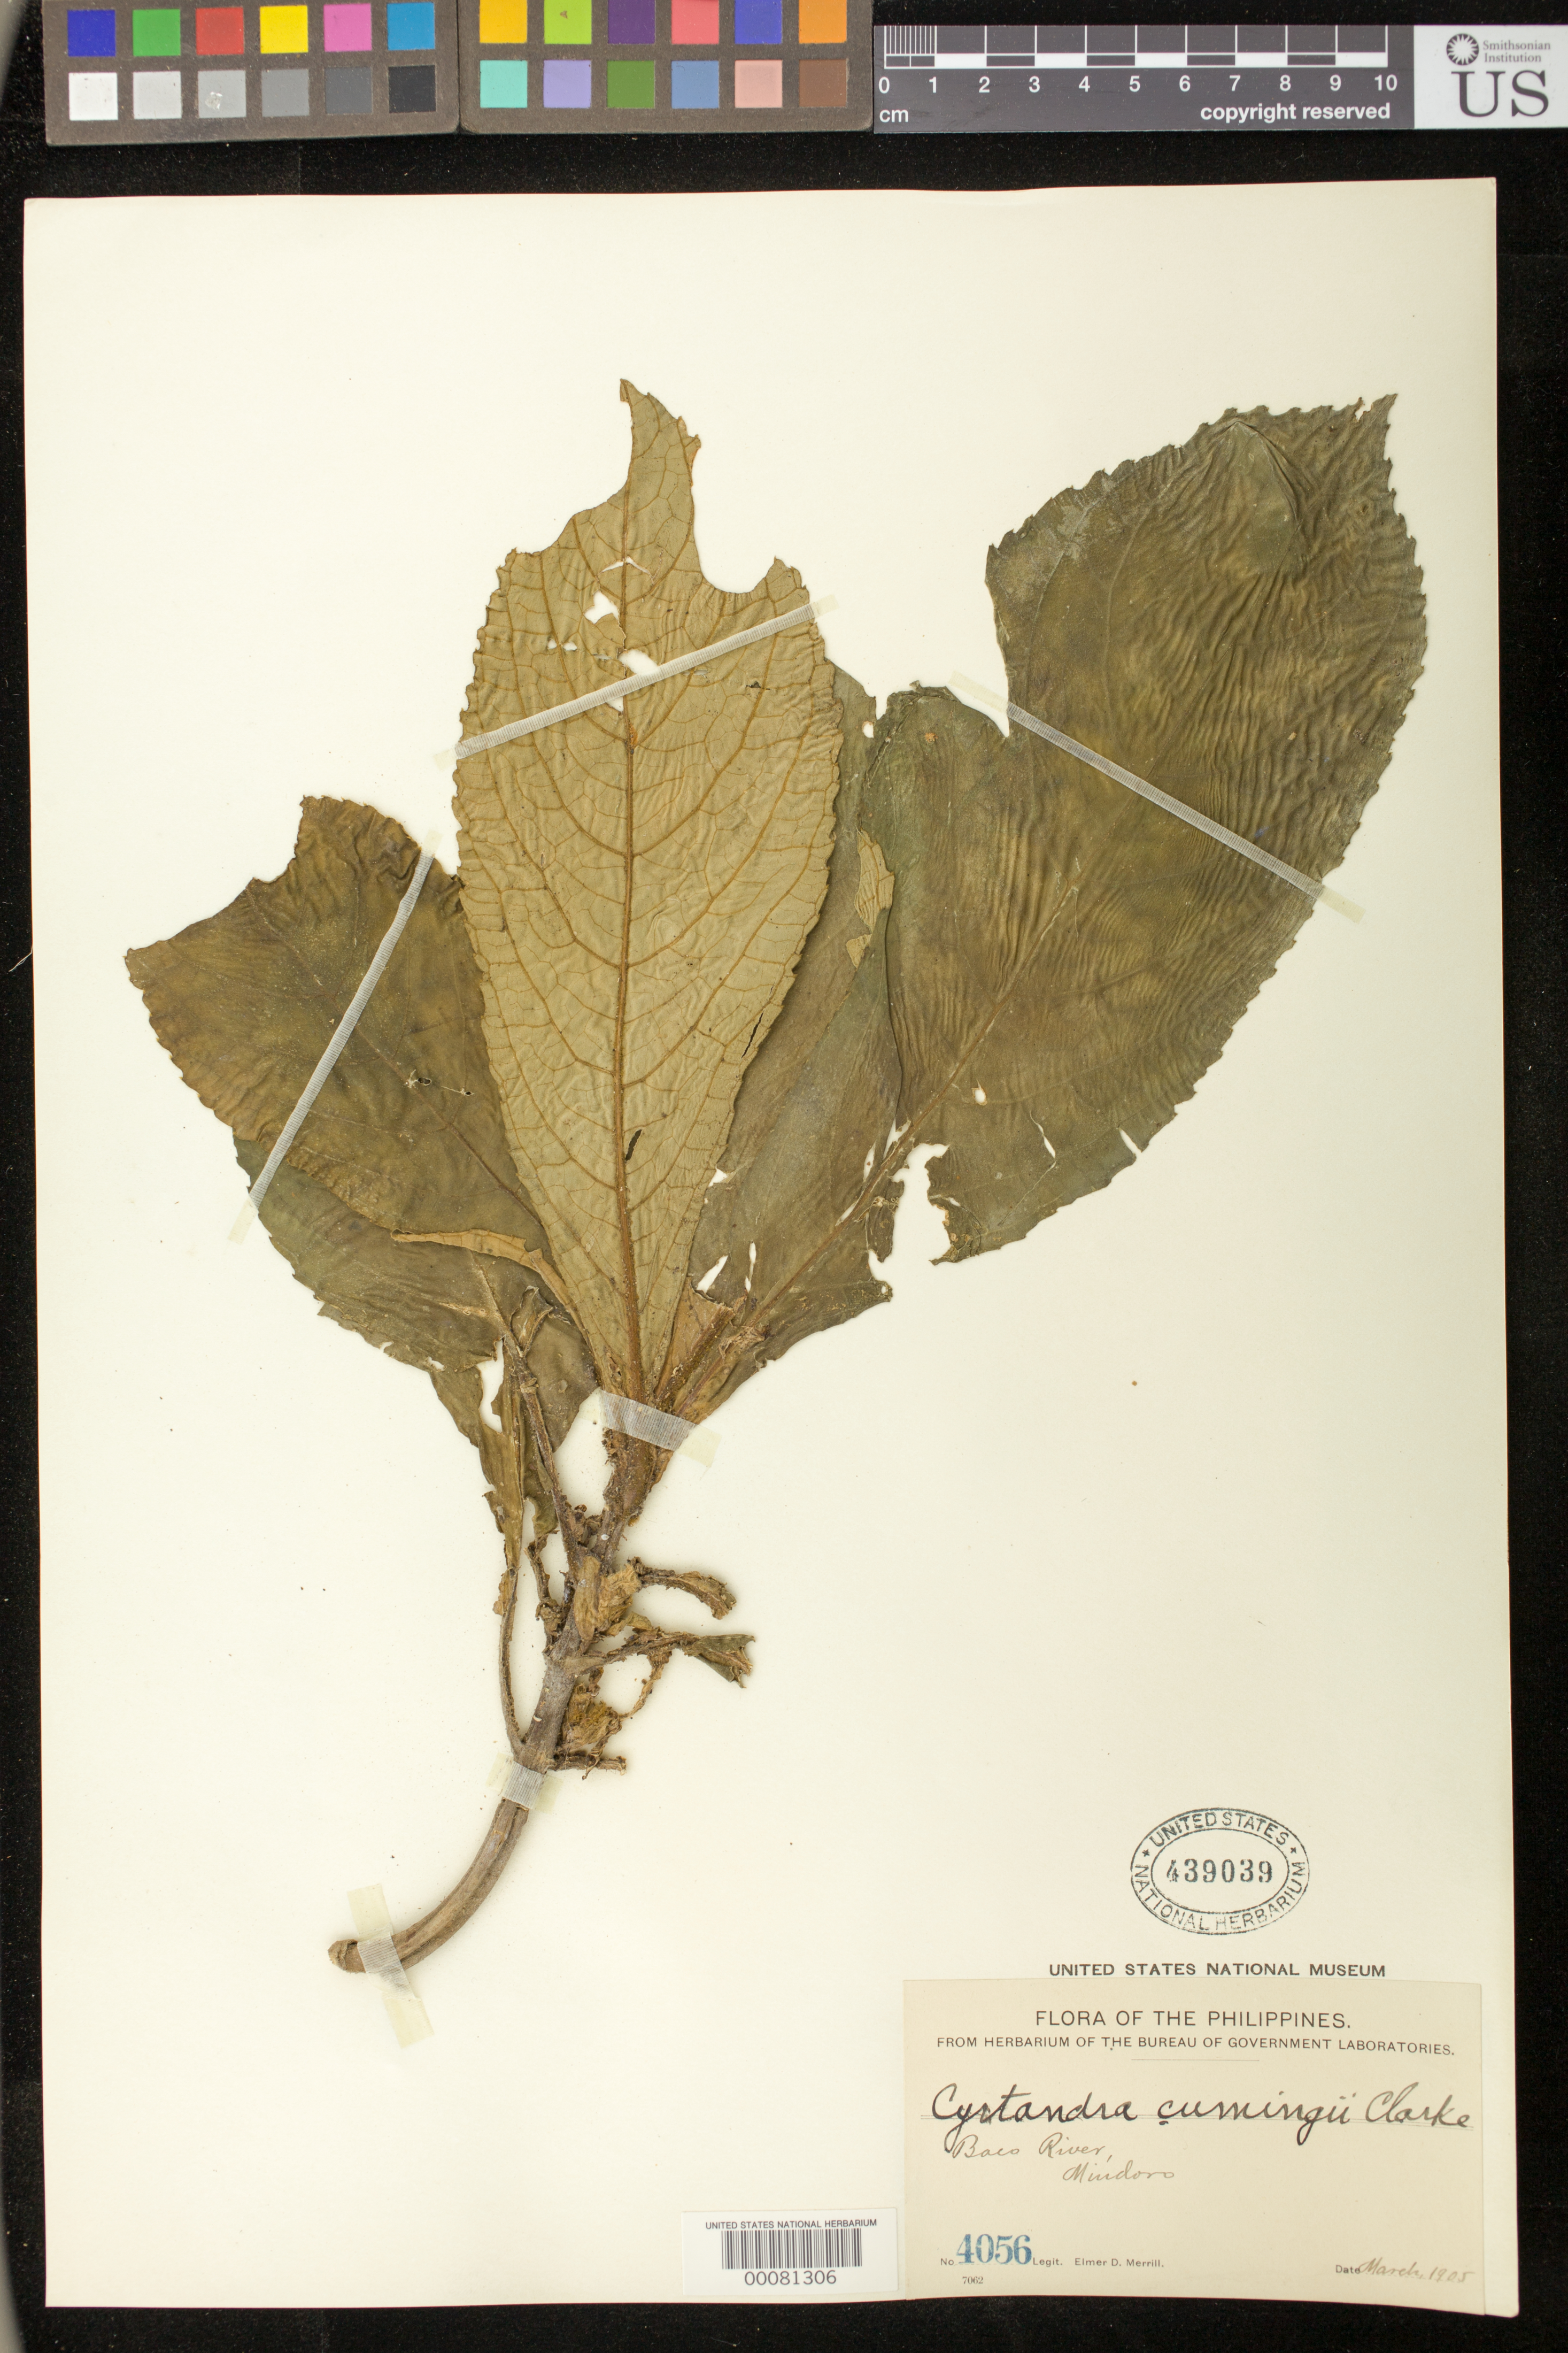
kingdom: Plantae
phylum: Tracheophyta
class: Magnoliopsida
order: Lamiales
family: Gesneriaceae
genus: Cyrtandra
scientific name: Cyrtandra cumingii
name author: C.B. Clarke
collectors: E. D. Merrill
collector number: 4056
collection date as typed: Mar 1905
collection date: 1905-03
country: Philippines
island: Mindoro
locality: Baco river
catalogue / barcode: US 439039